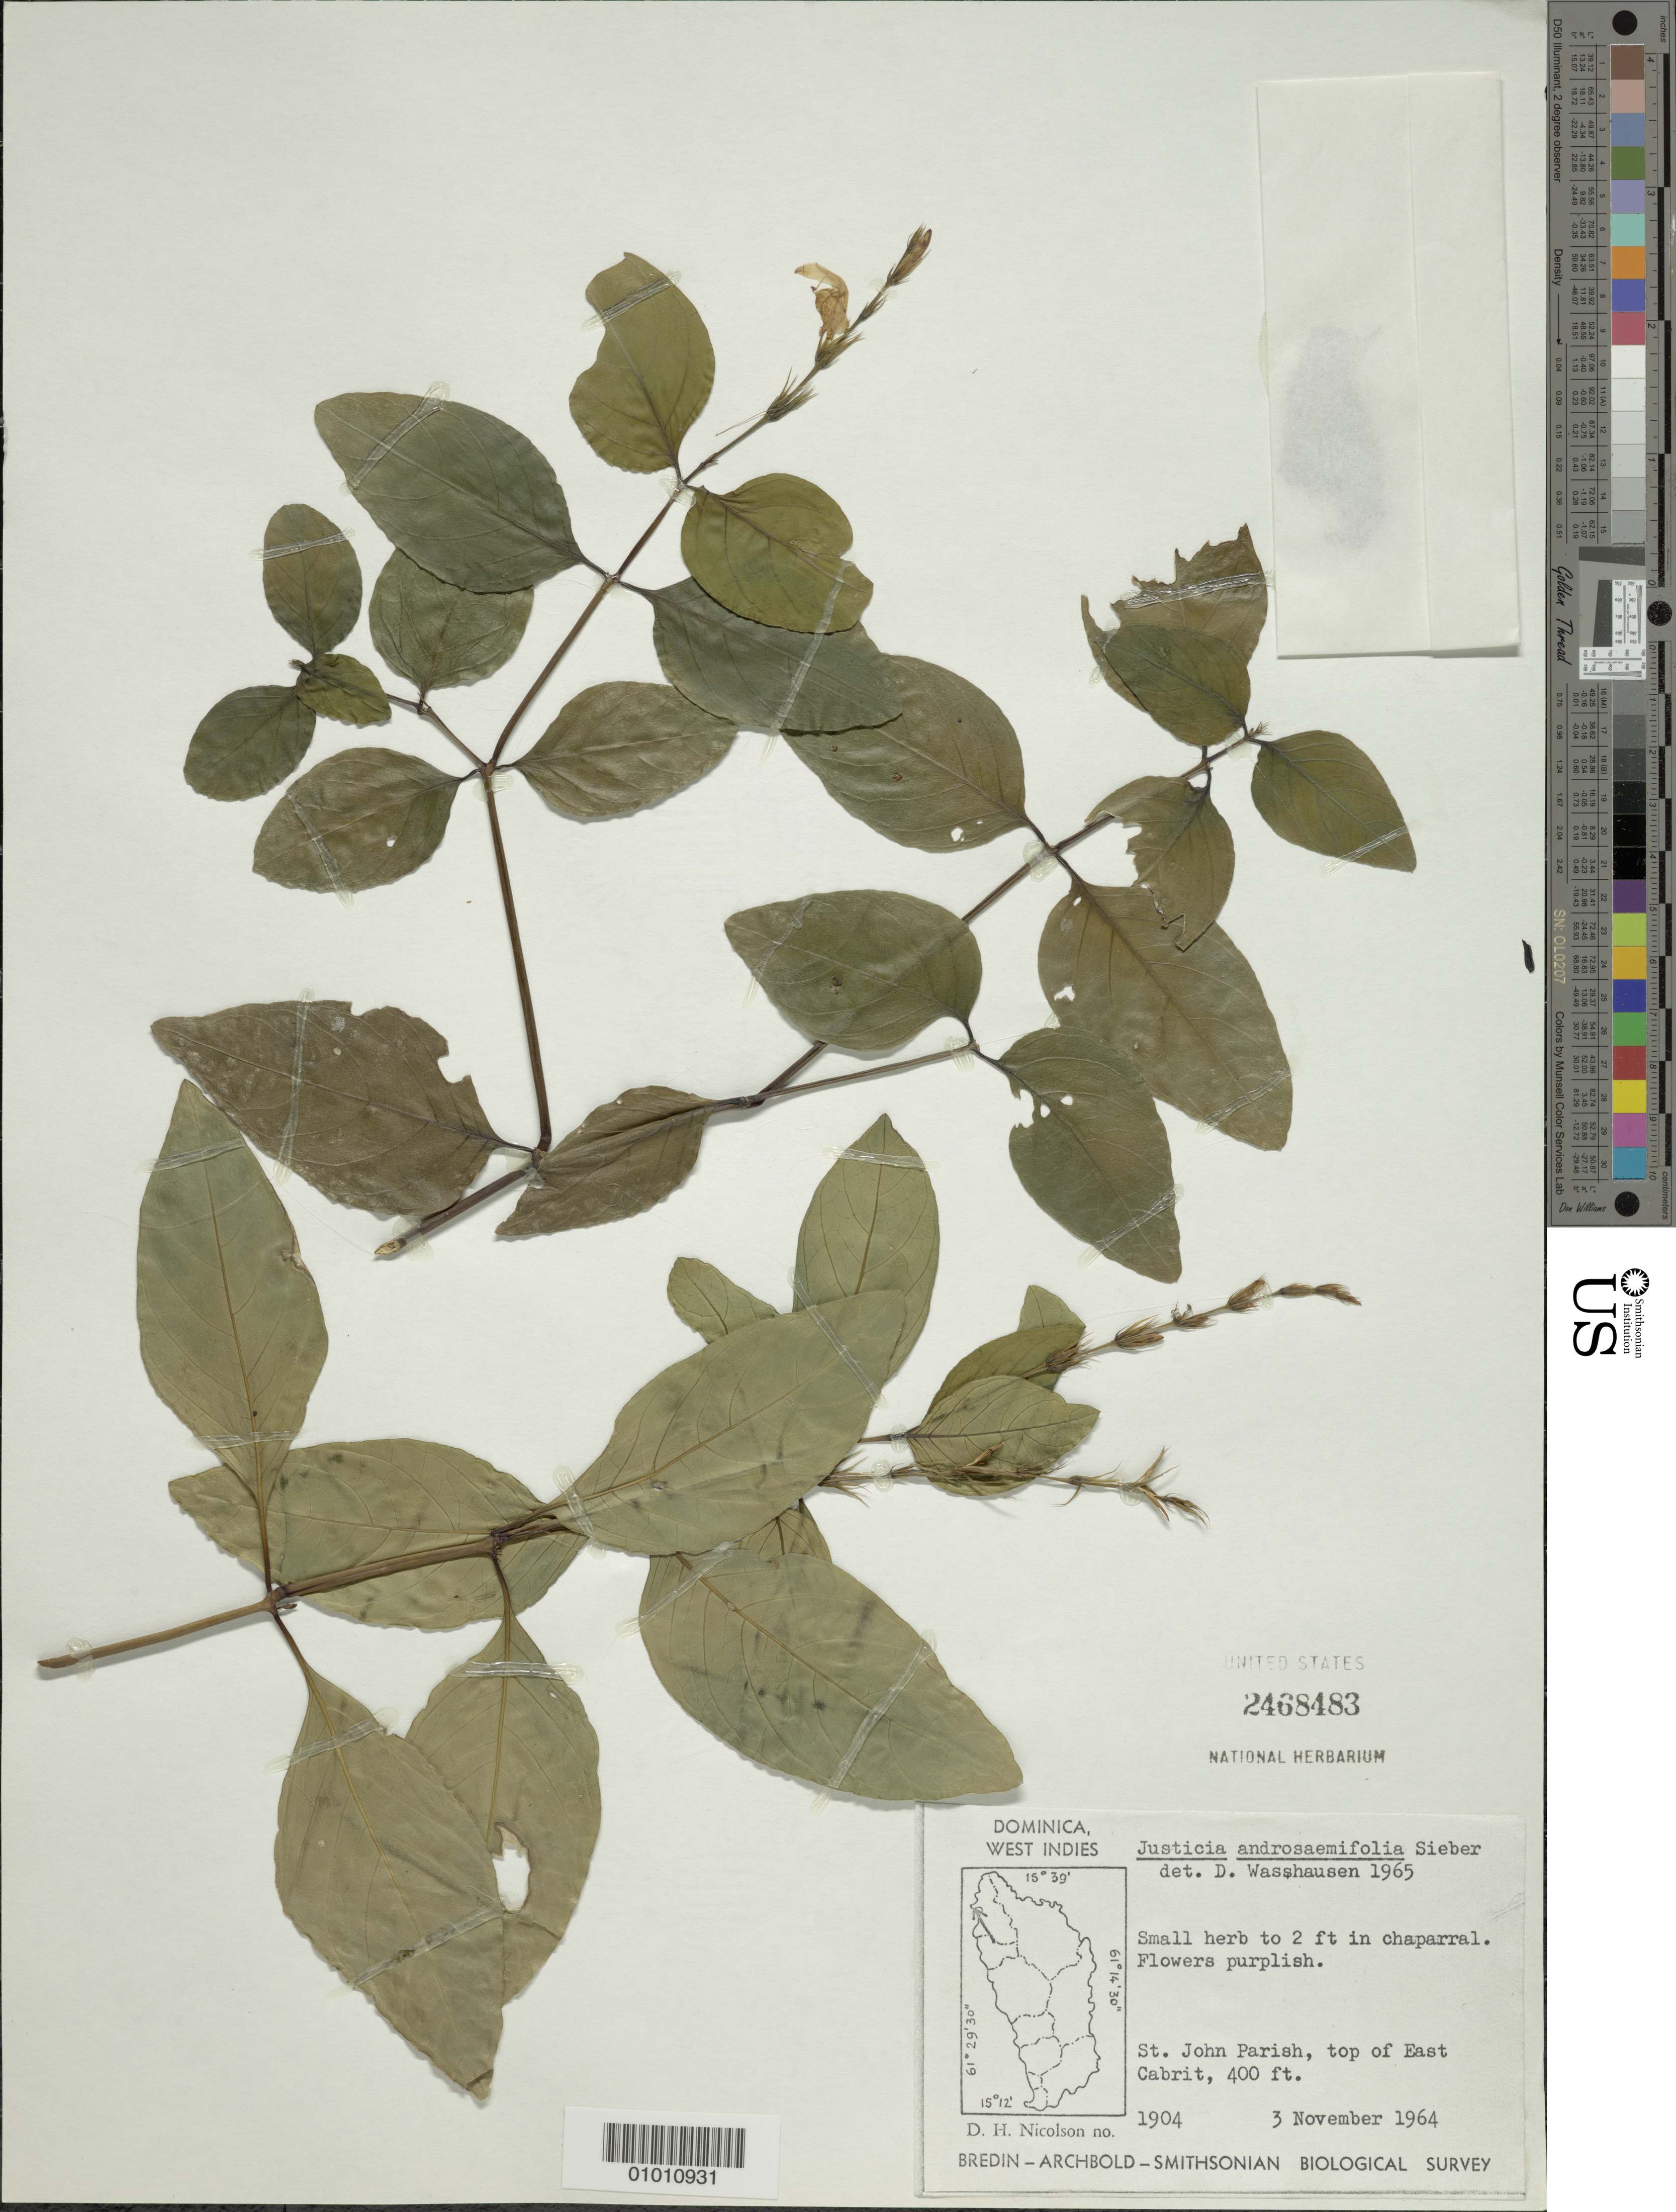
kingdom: Plantae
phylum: Tracheophyta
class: Magnoliopsida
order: Lamiales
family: Acanthaceae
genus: Justicia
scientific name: Justicia androsaemifolia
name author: Lindau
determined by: Wasshausen, Dieter C., (BOT), Smithsonian Institution - National Museum of Natural History (UNITED STATES)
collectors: D. H. Nicolson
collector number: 1904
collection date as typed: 03 Nov 1964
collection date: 1964-11-03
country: Dominica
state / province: St. John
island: Dominica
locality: Top of East Cabrit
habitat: In chaparral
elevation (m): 122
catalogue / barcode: US 2468483